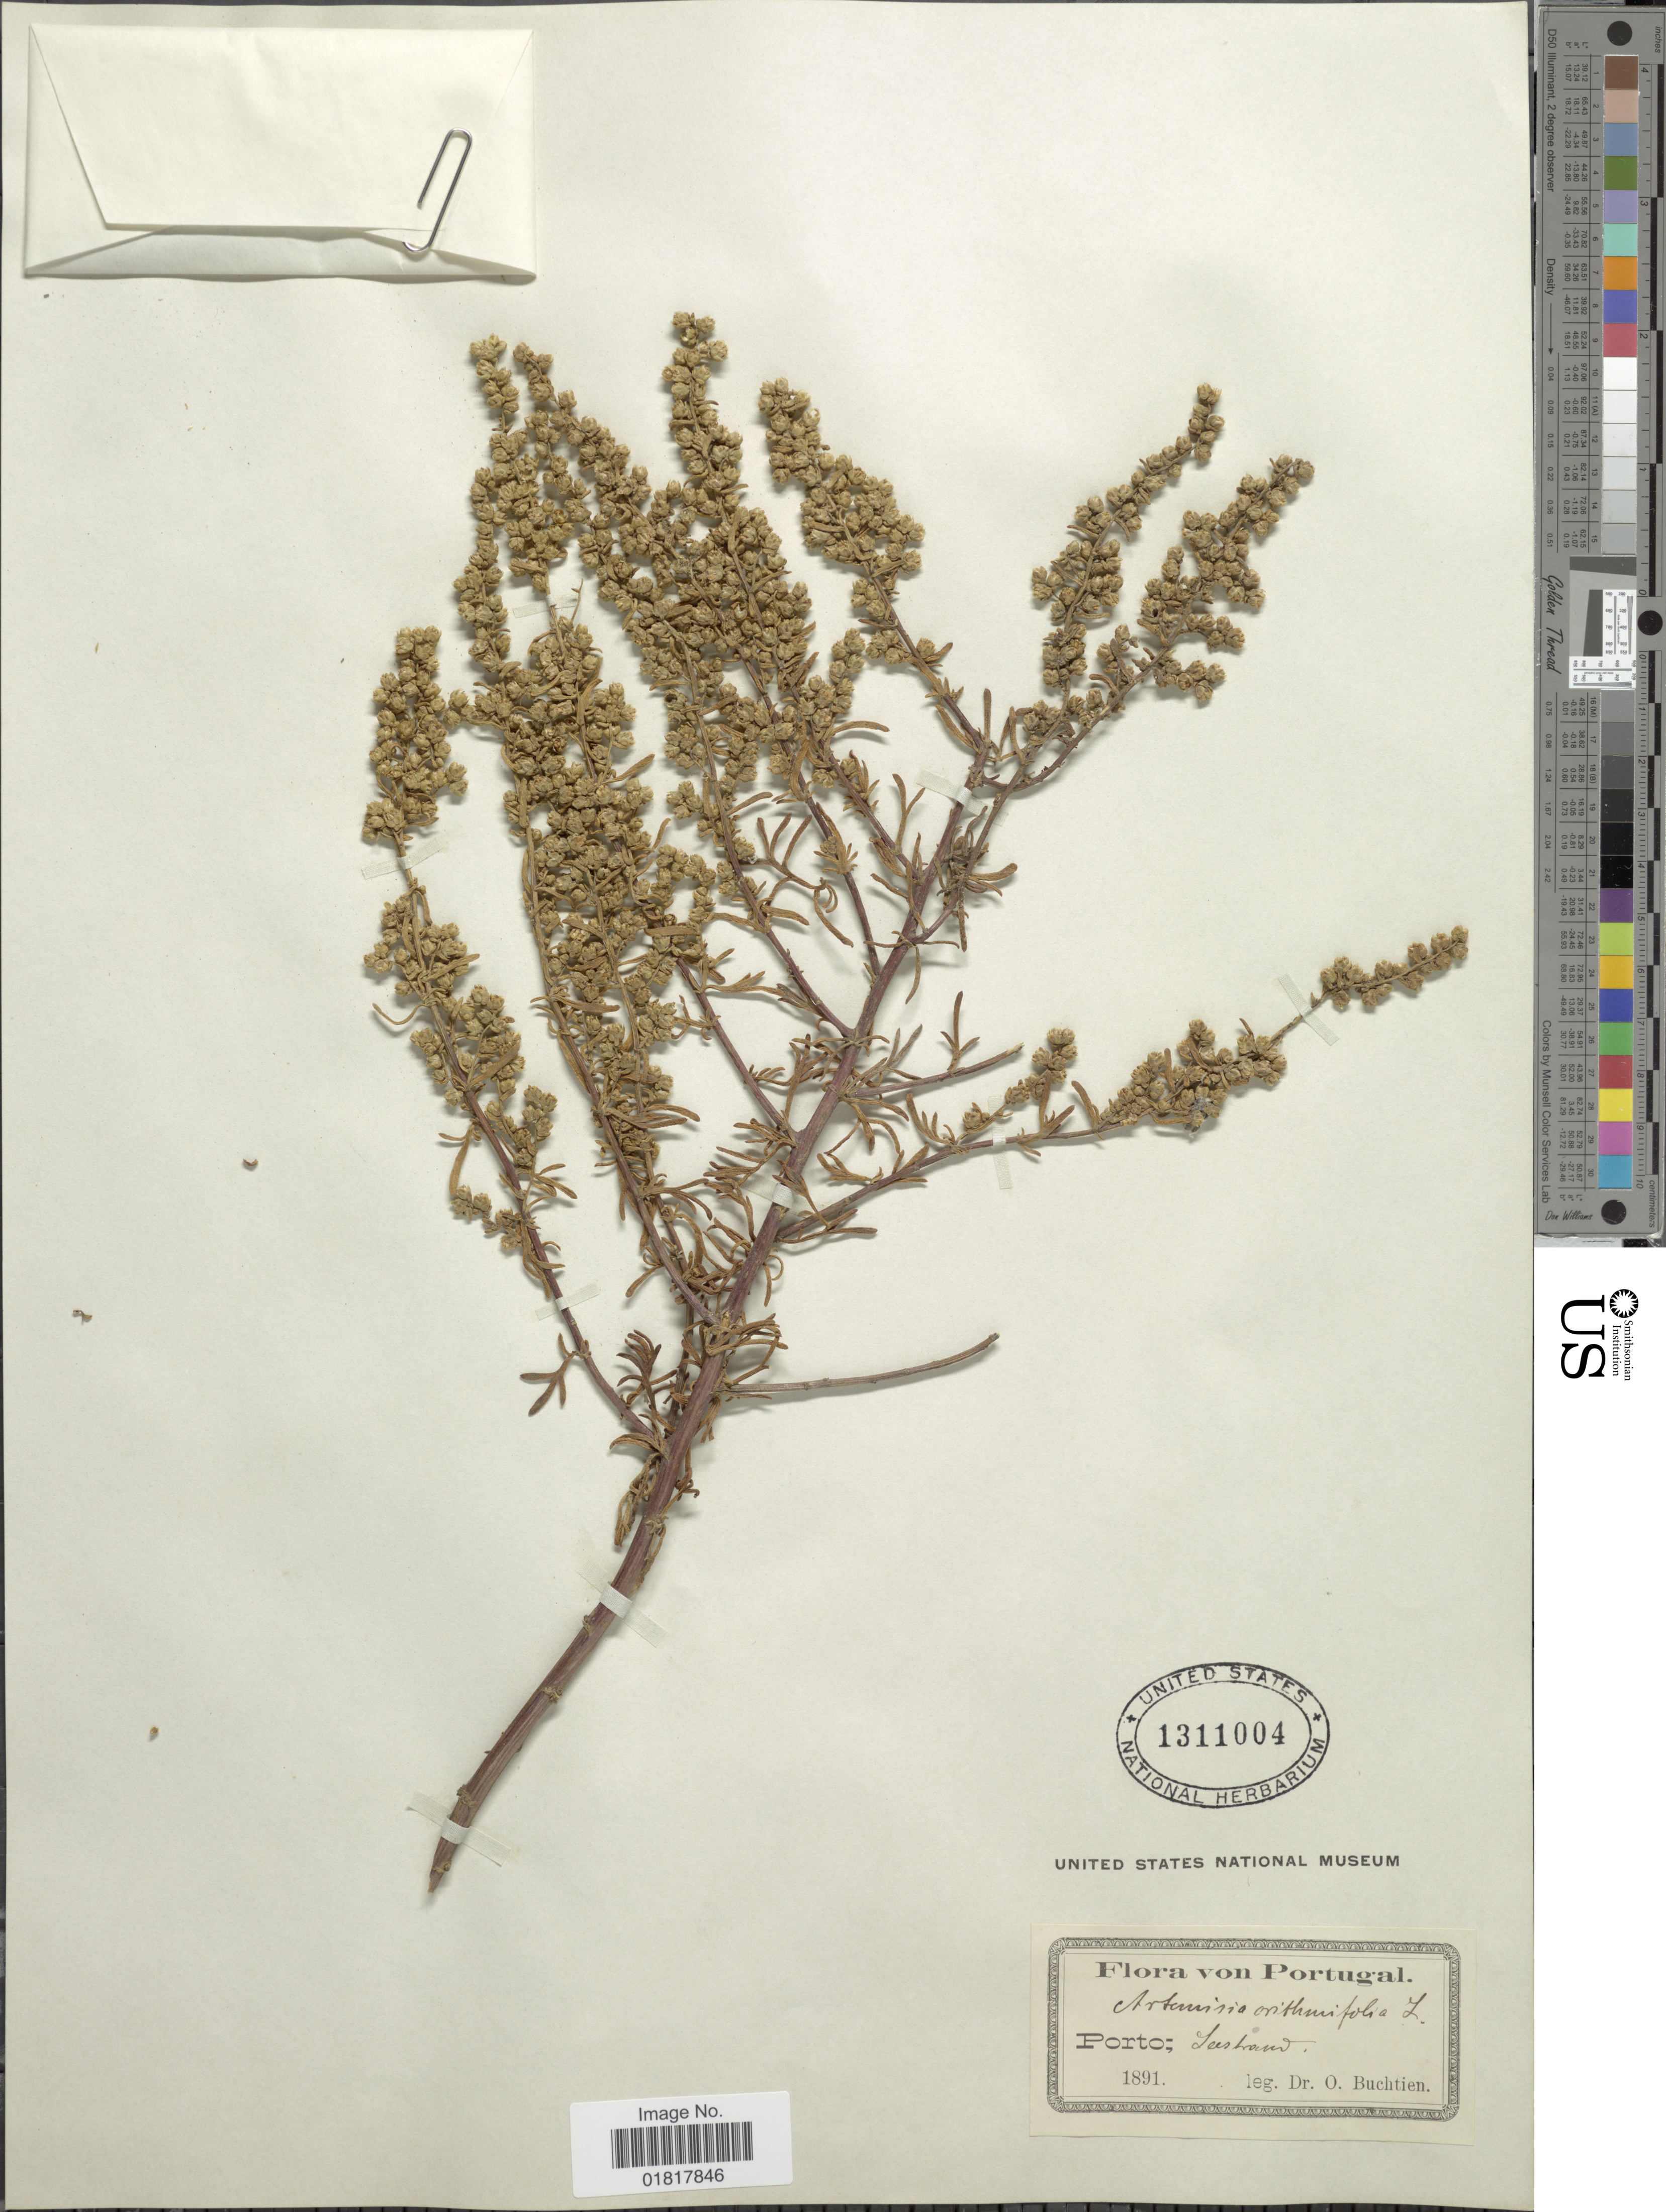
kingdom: Plantae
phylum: Tracheophyta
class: Magnoliopsida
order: Asterales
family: Asteraceae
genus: Artemisia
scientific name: Artemisia crithmifolia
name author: L.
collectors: O. Buchtien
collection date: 1891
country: Portugal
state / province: Porto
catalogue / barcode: US 1311004